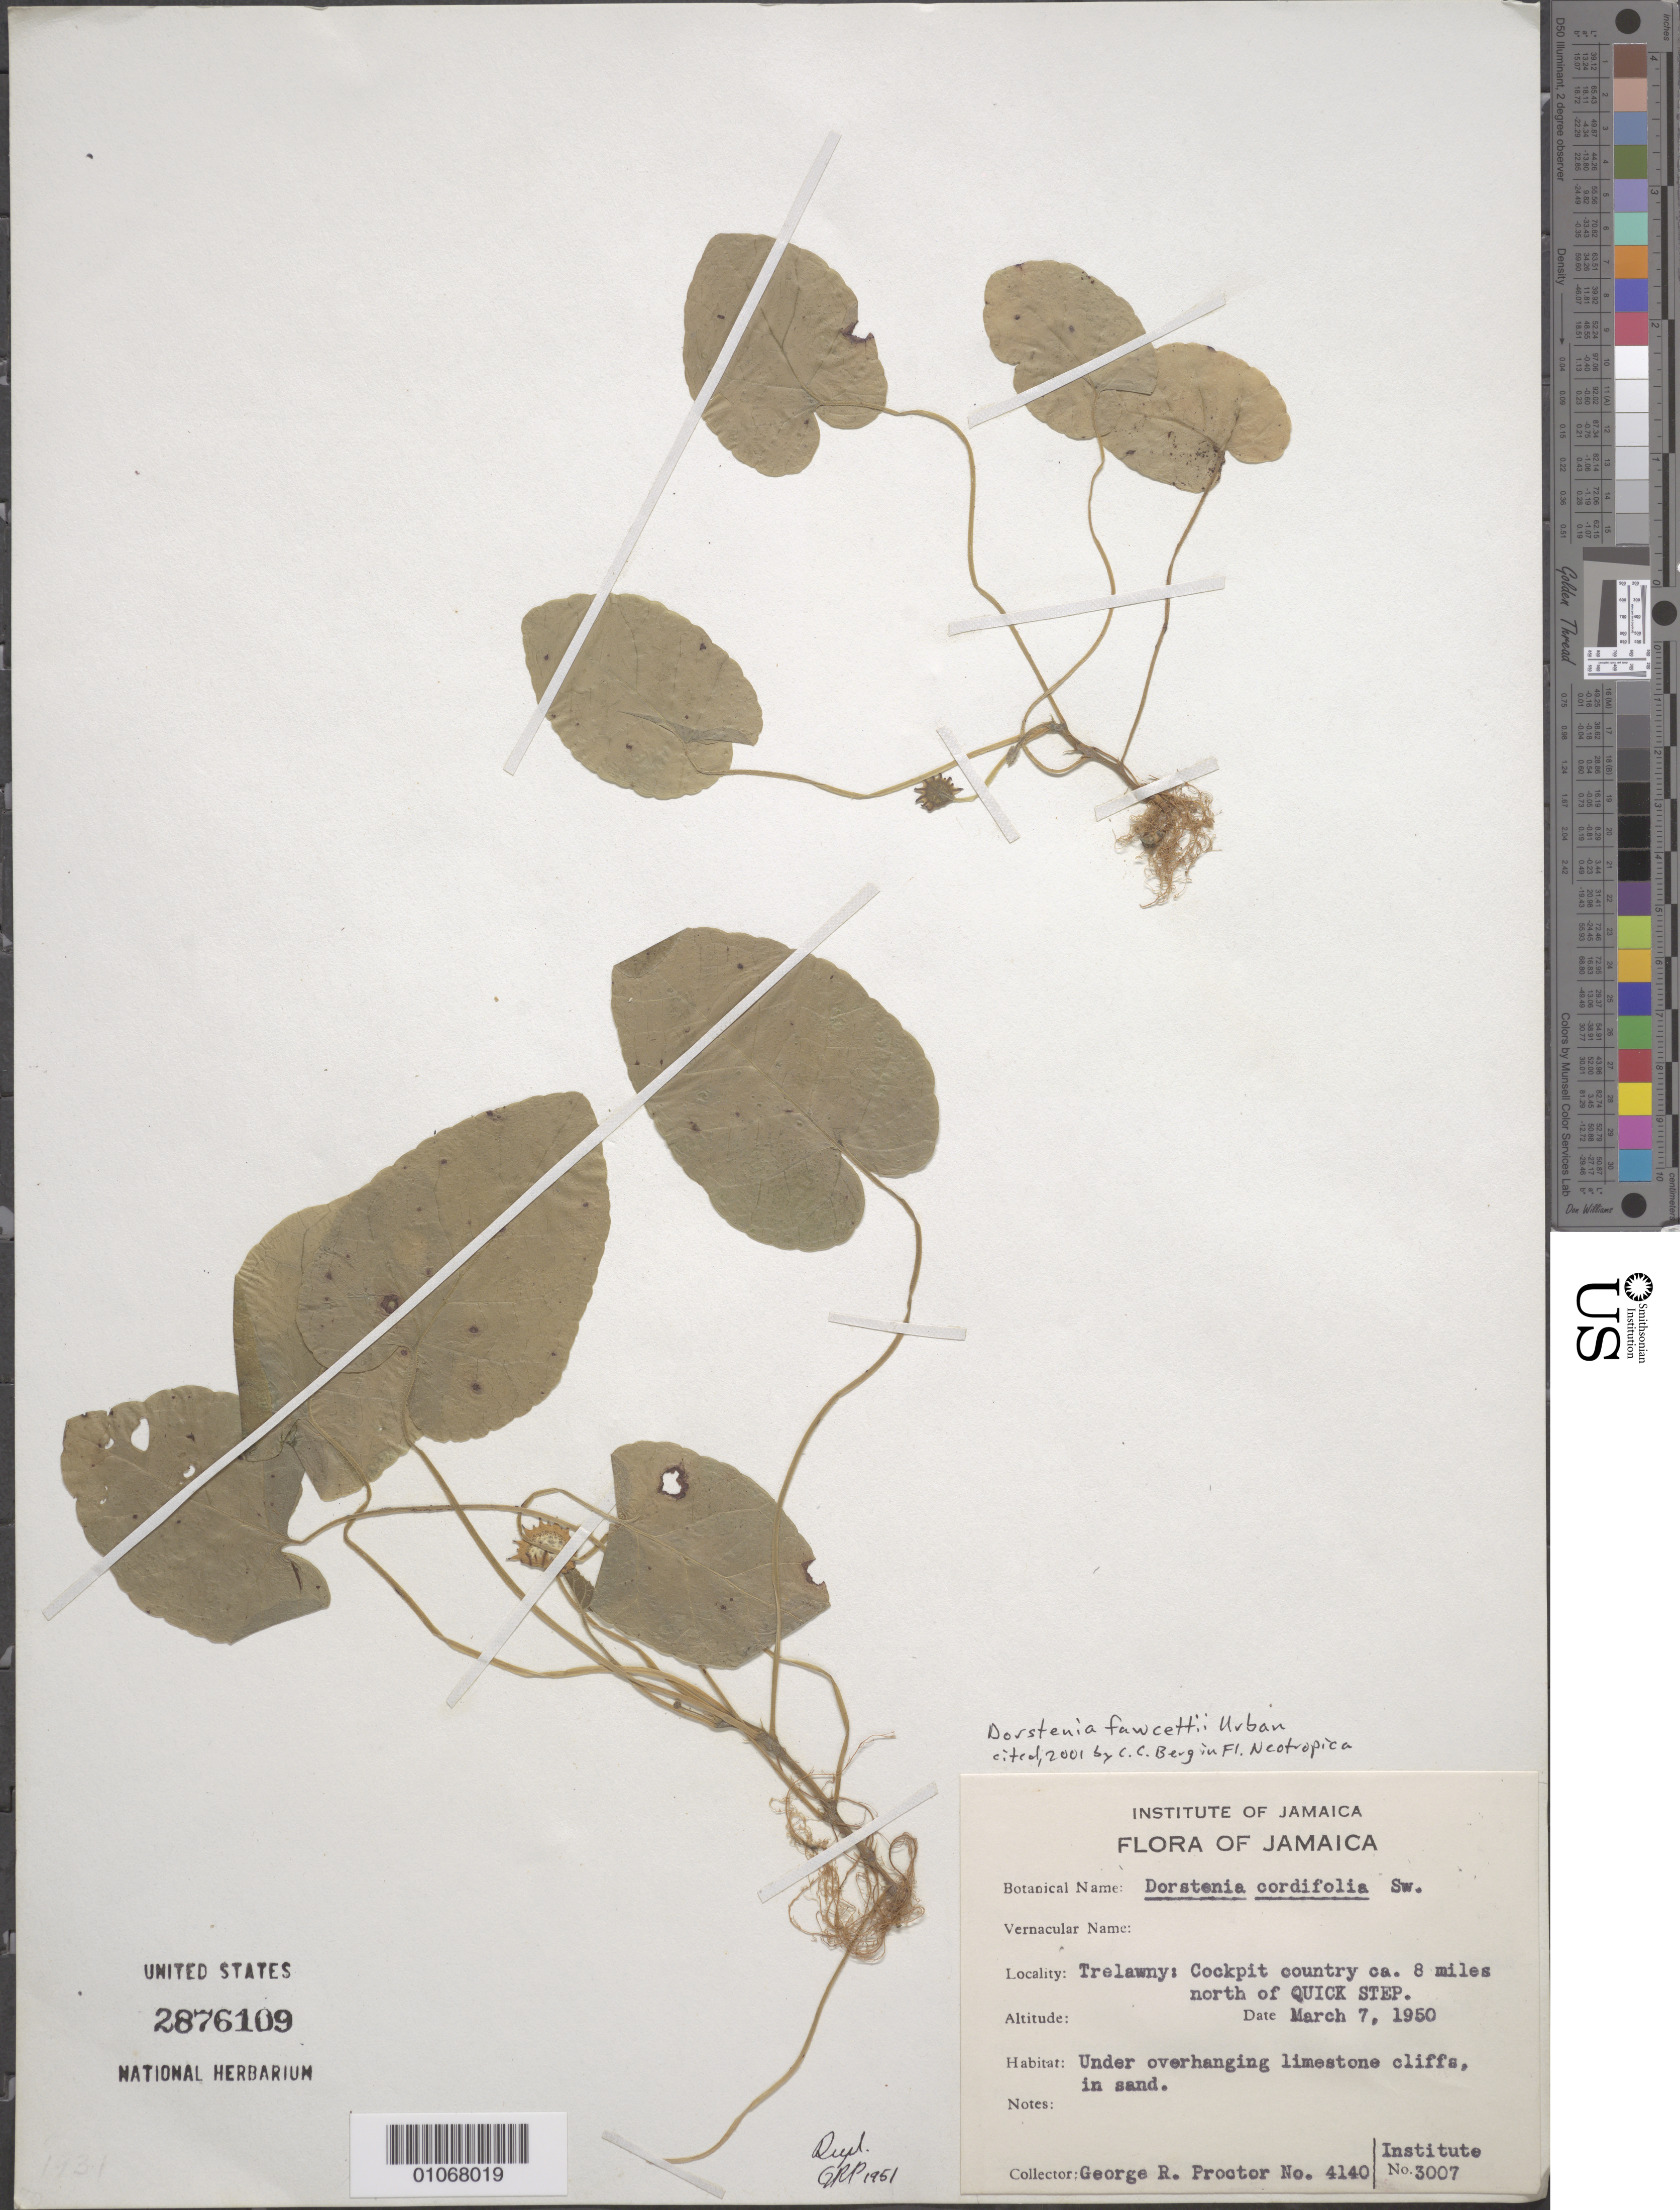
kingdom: Plantae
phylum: Tracheophyta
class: Magnoliopsida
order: Rosales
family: Moraceae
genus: Dorstenia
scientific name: Dorstenia fawcettii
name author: Urb.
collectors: G. R. Proctor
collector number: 4140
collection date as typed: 07 Mar 1950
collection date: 1950-03-07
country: Jamaica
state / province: Trelawny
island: Jamaica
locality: Cockpit country ca. 8 miles north of Quick Step. Under overhanging limestone cliffs in sand.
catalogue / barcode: US 2876109